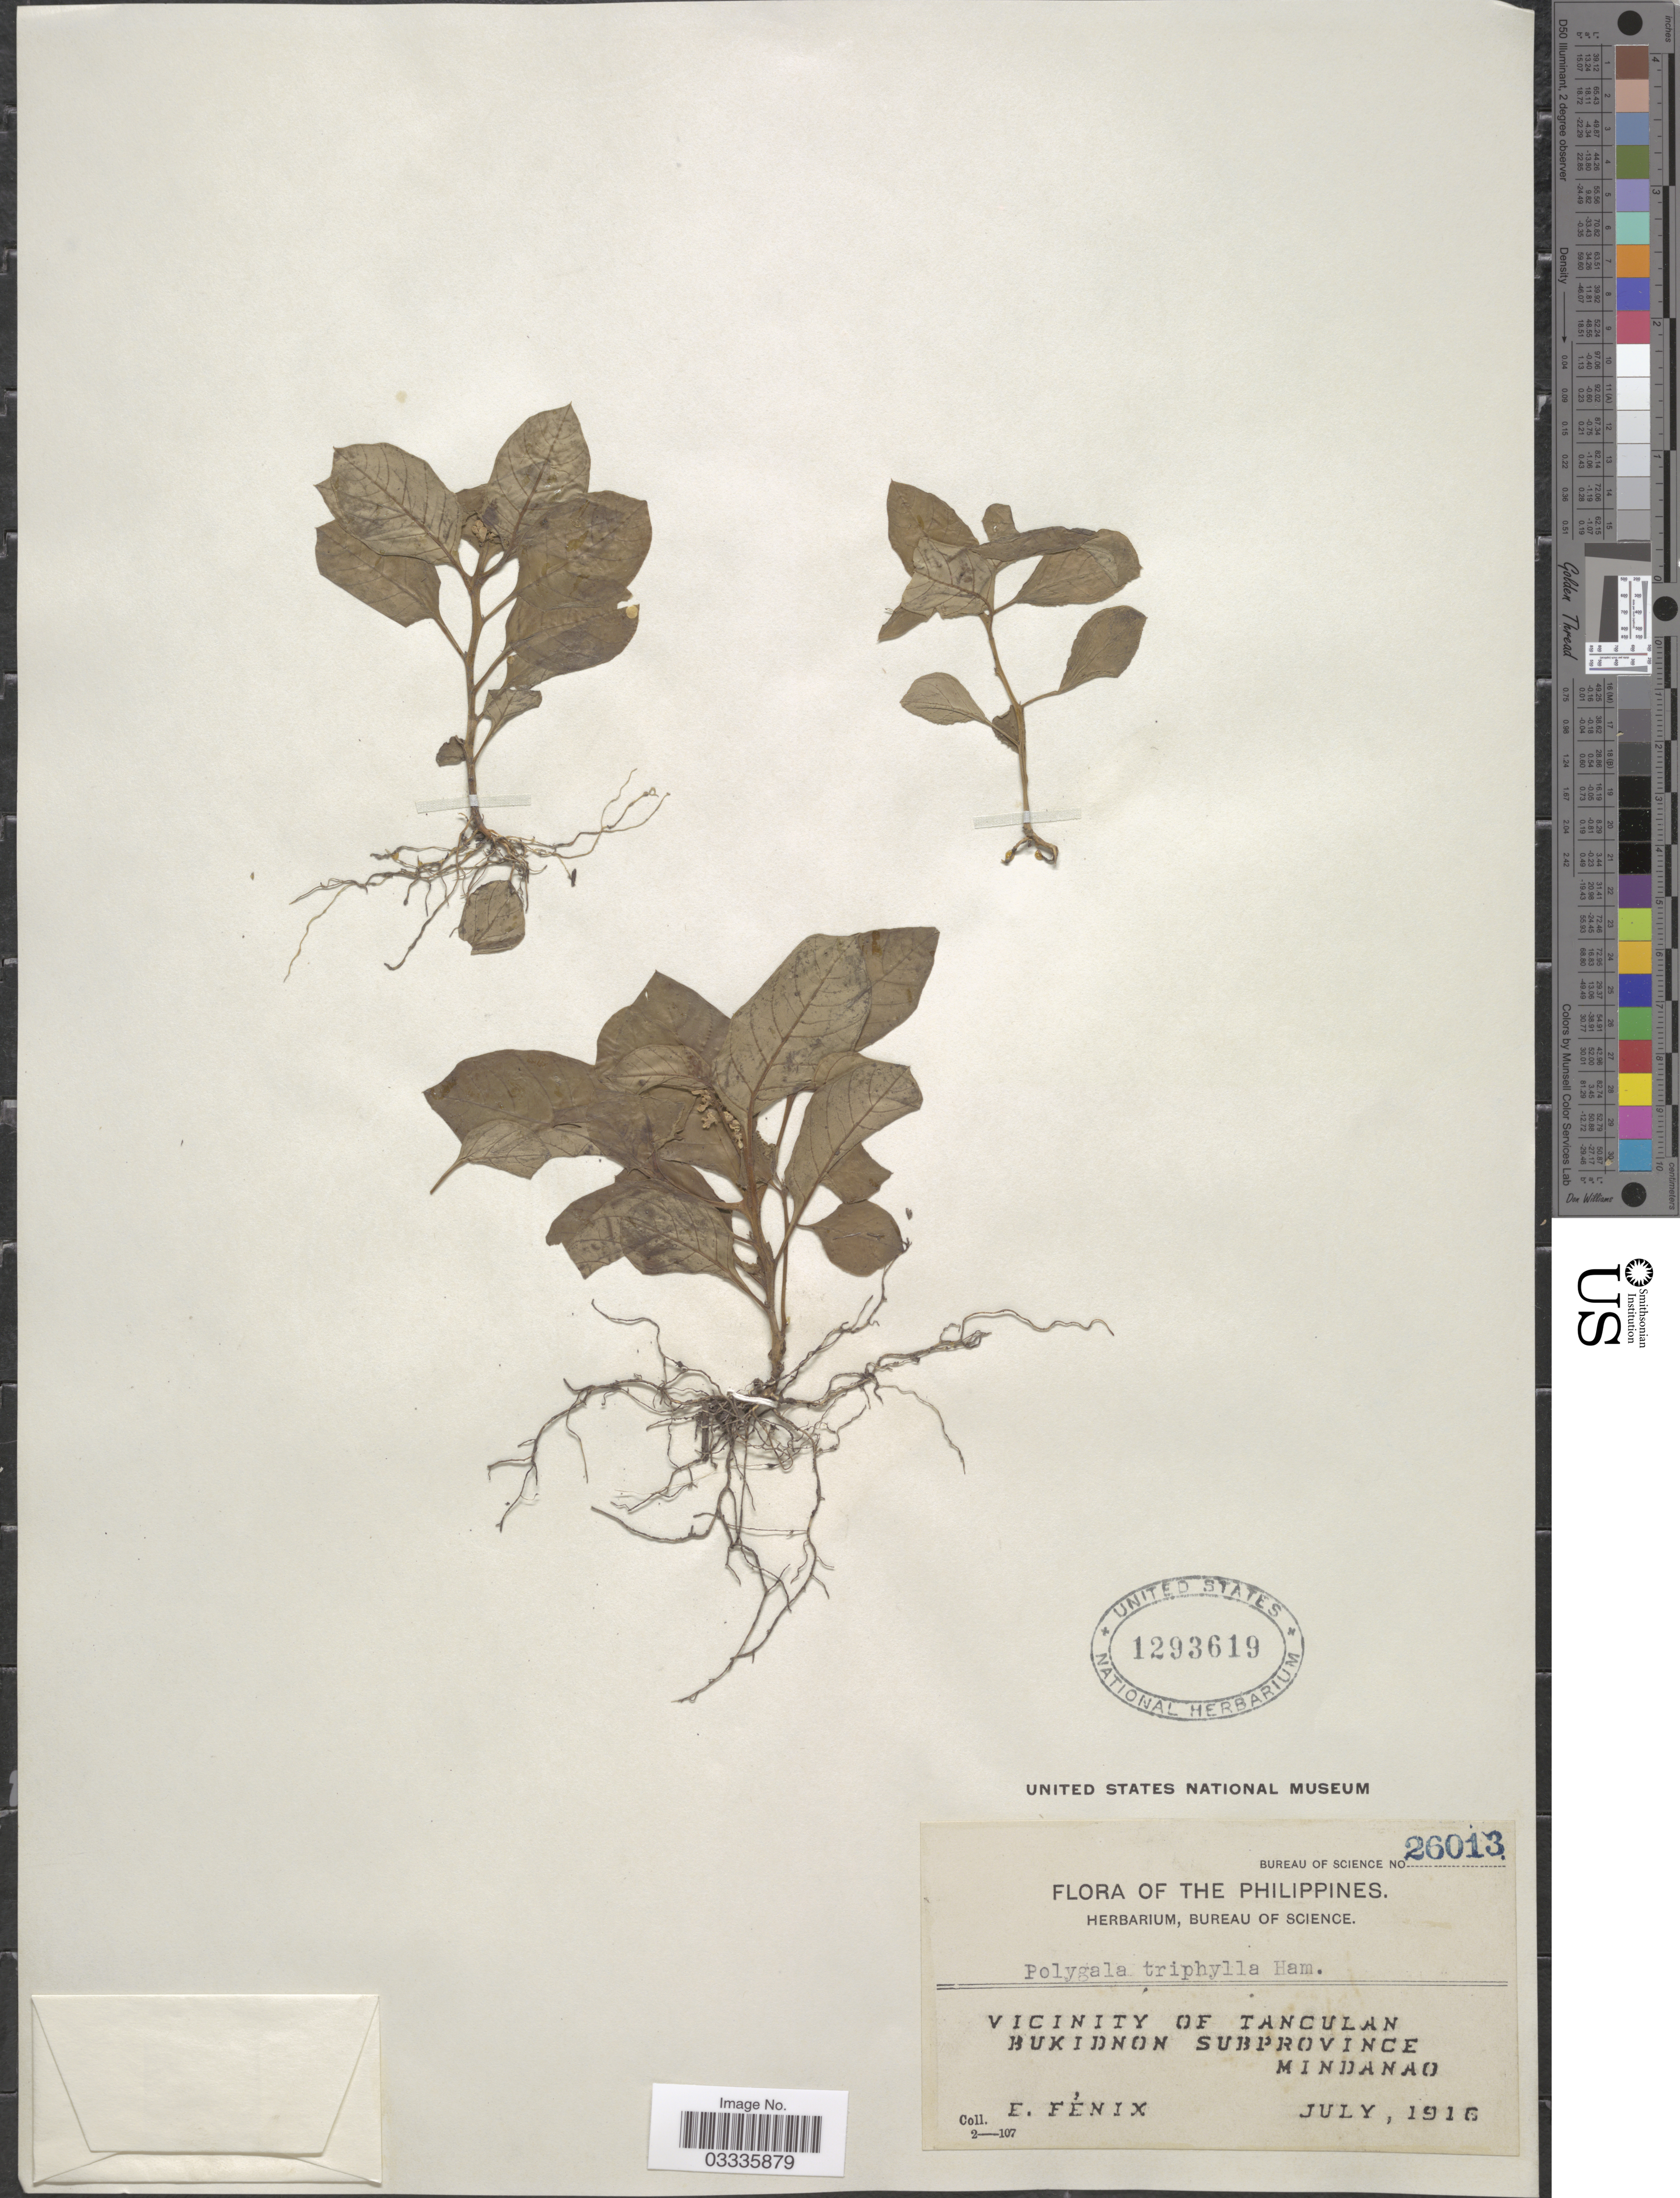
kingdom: Plantae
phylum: Tracheophyta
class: Magnoliopsida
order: Fabales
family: Polygalaceae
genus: Polygala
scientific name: Polygala triphylla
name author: Buch.-Ham. ex D. Don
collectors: E. Fénix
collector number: Bureau of Science 26013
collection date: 1916-07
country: Philippines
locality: Vicinity of Tanculan. Bukidnon Subprovince. Mindanao.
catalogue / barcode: US 1293619